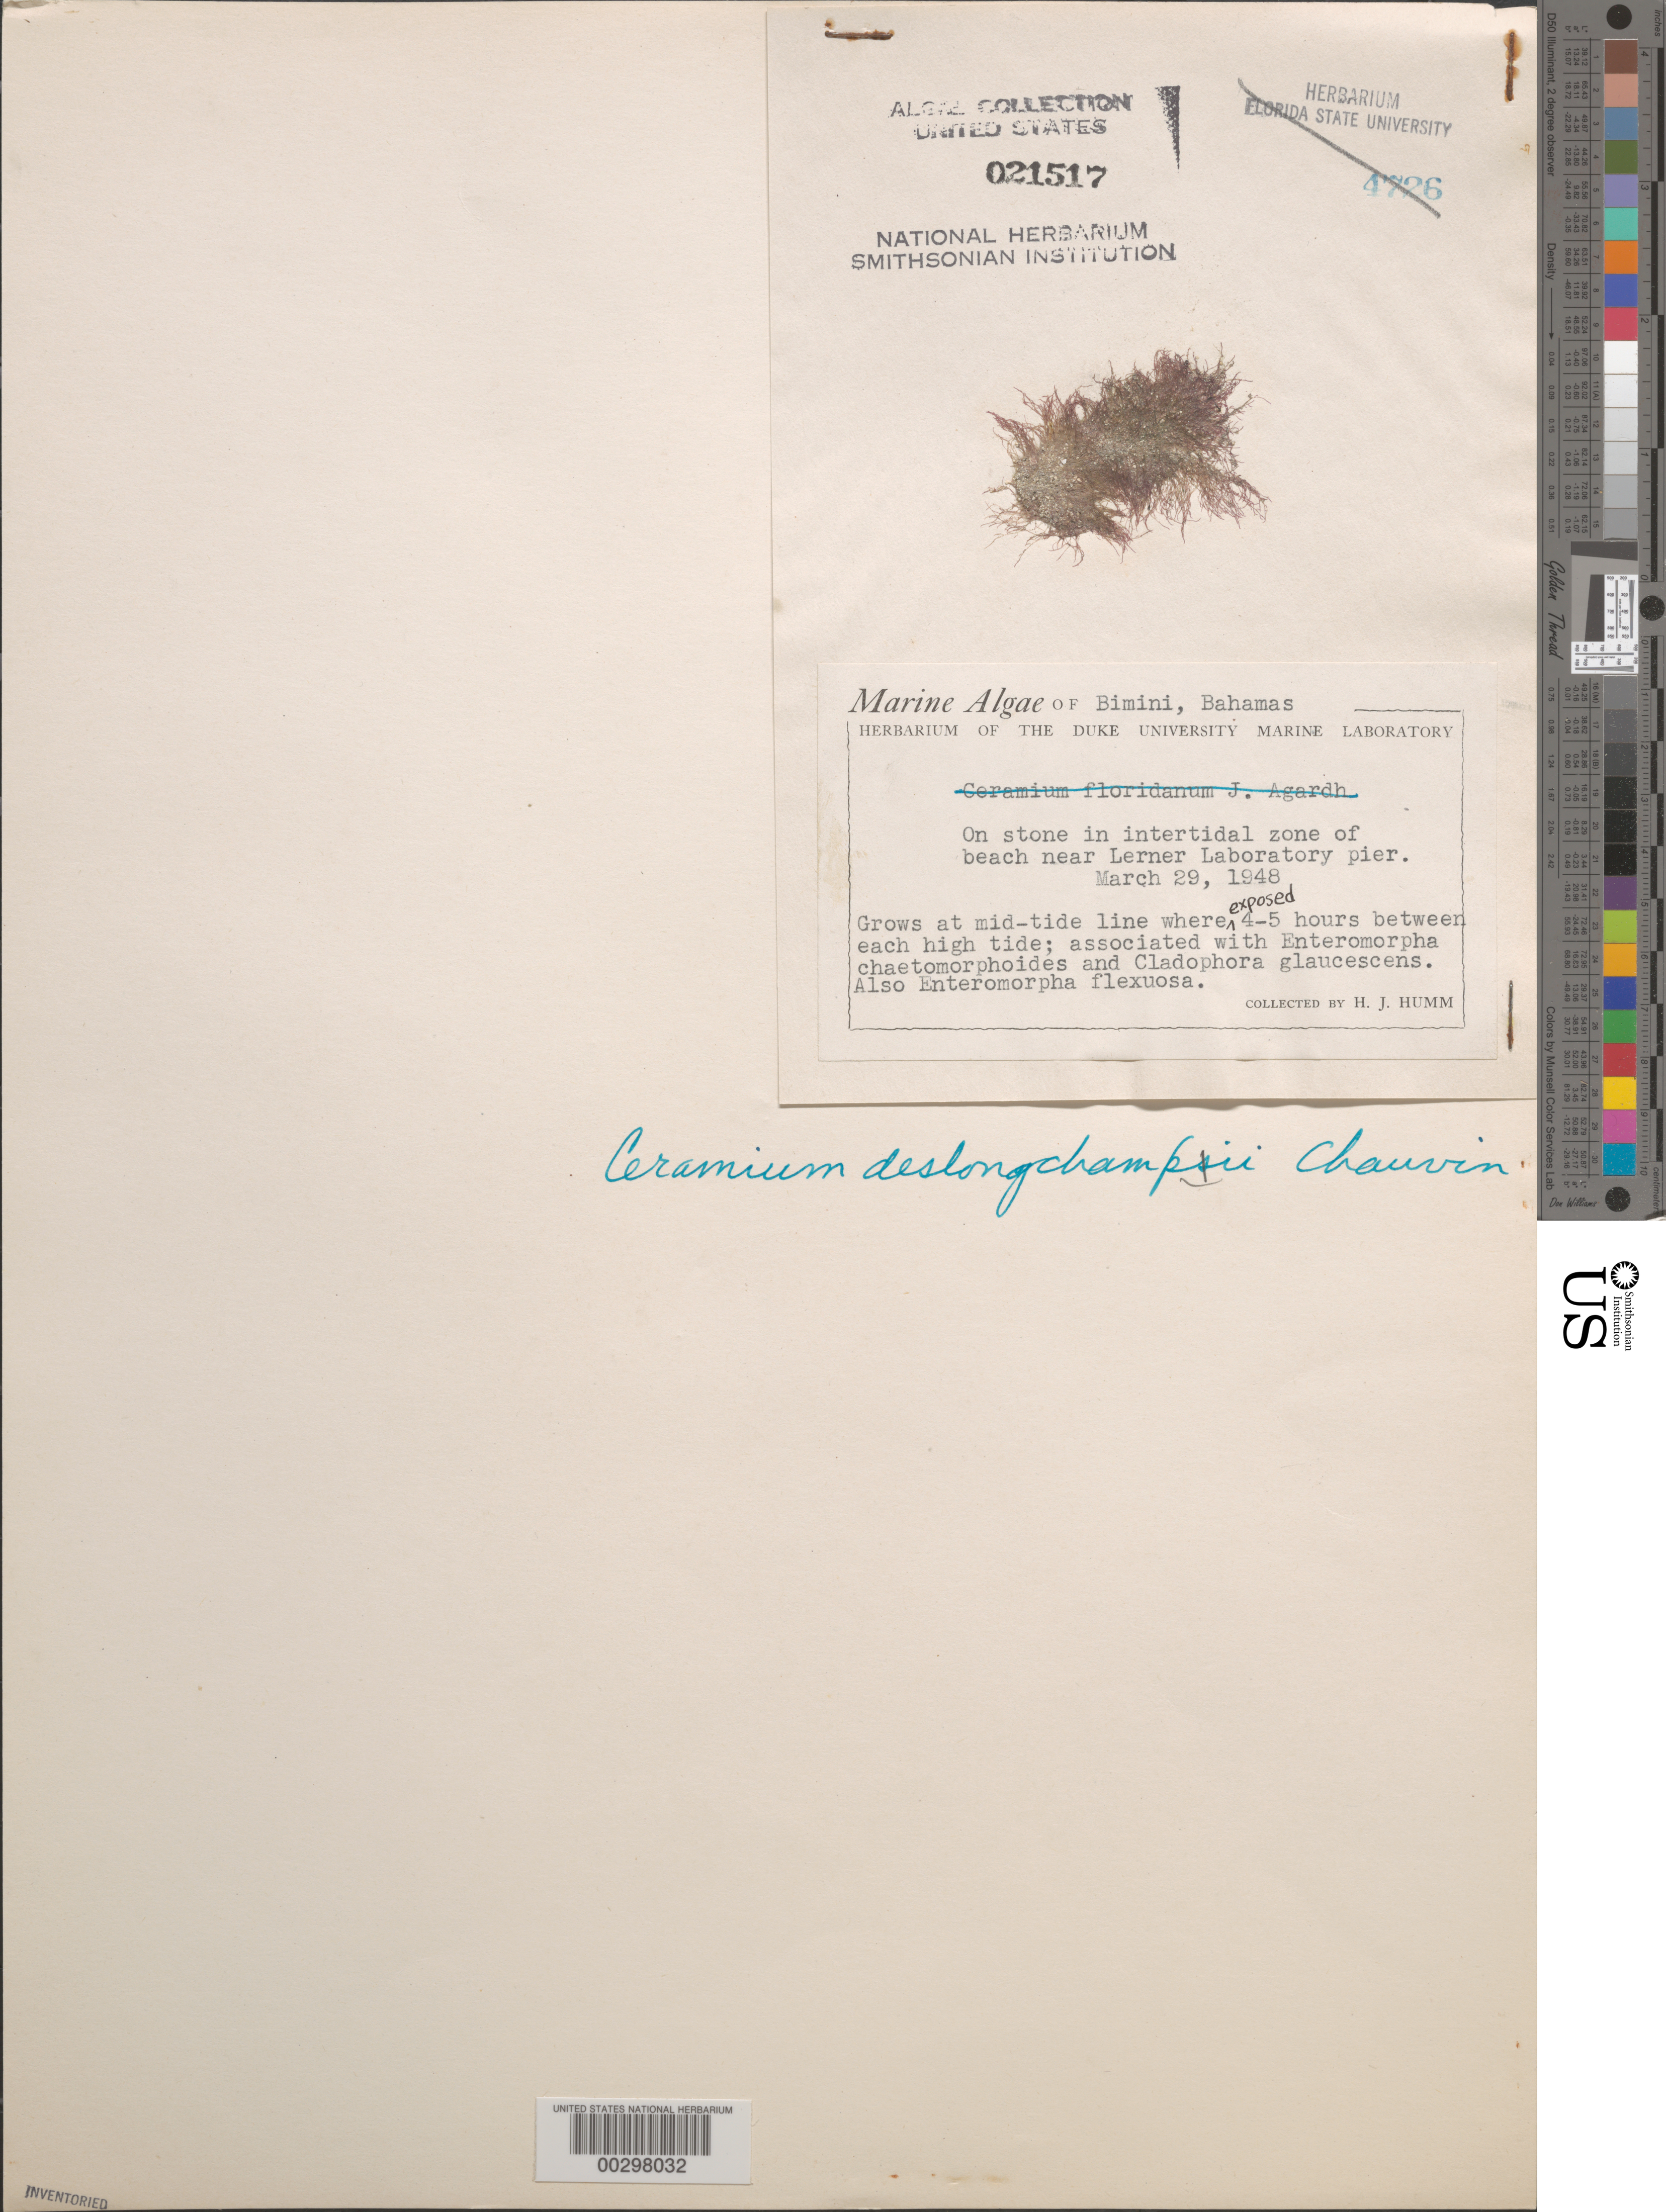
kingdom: Plantae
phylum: Rhodophyta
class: Florideophyceae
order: Ceramiales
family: Ceramiaceae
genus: Ceramium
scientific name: Ceramium deslongchampsii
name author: Chauvin ex Duby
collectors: H. J. Humm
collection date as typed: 29 Mar 1948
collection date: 1948-03-29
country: Bahamas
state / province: Biminis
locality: Near lerner laboratory pier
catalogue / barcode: US 21517